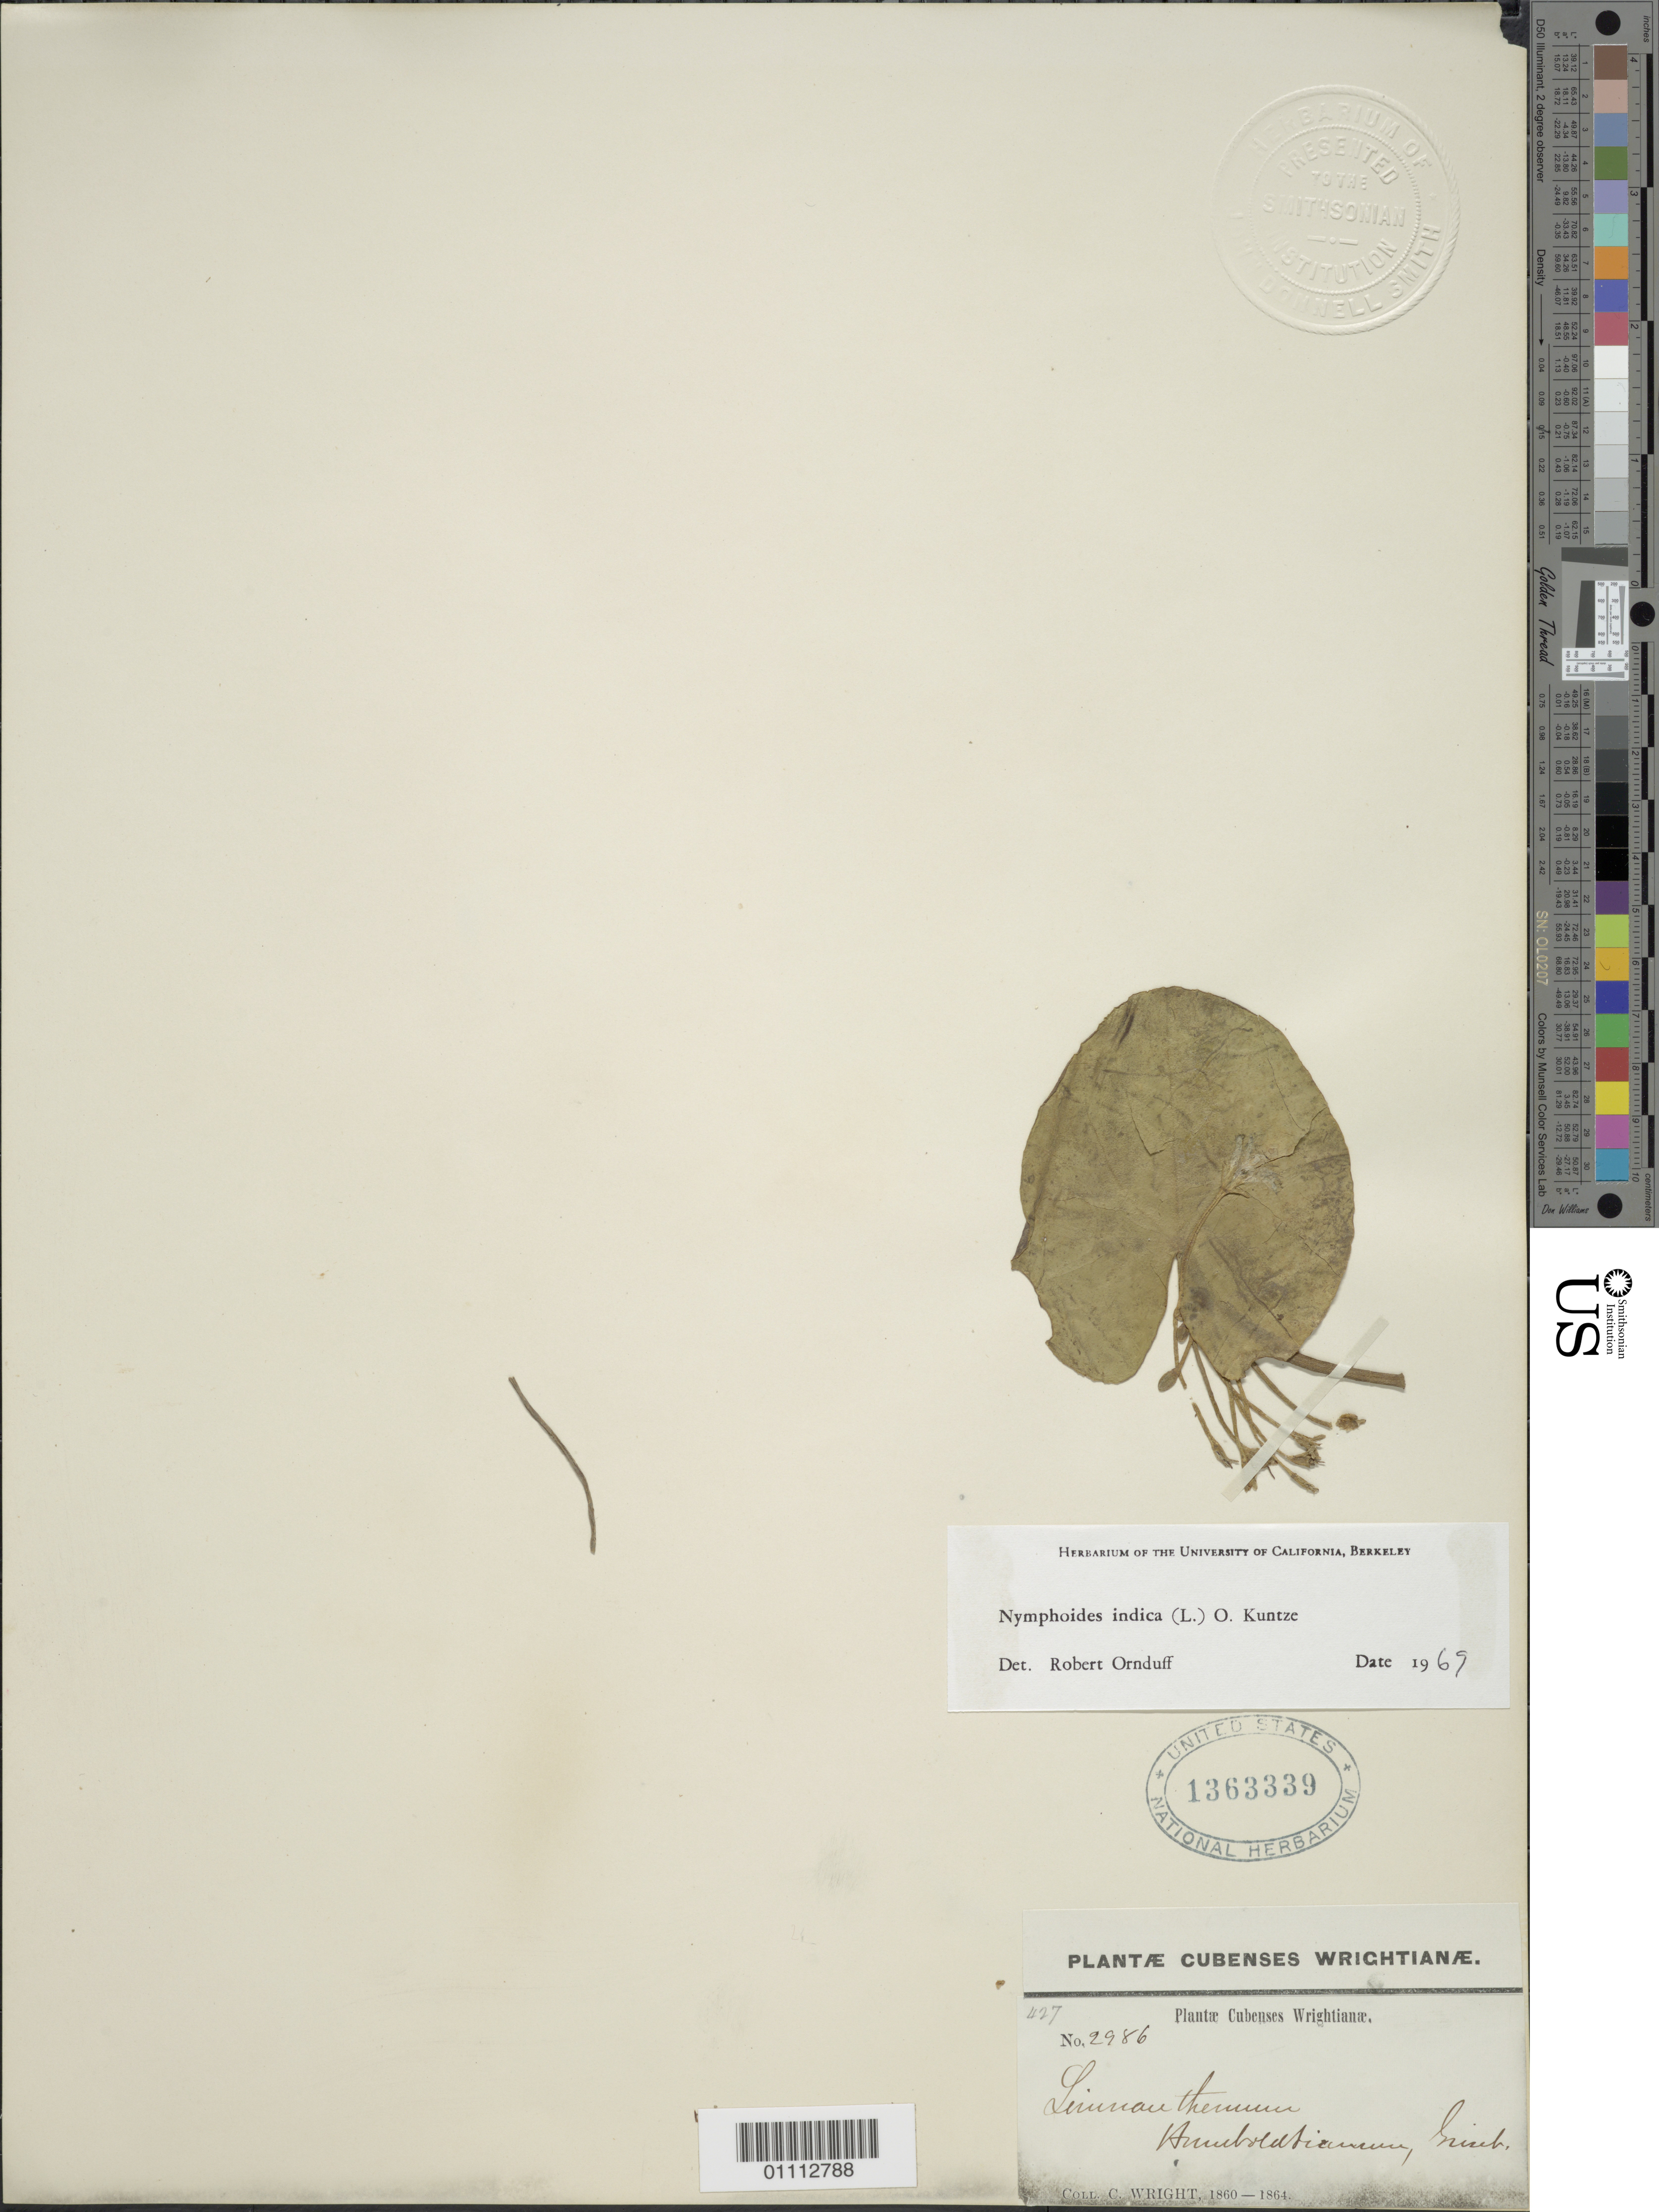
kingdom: Plantae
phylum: Tracheophyta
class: Magnoliopsida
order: Asterales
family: Menyanthaceae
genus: Nymphoides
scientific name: Nymphoides indica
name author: (L.) Kuntze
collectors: C. Wright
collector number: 2986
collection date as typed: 1860 to 1864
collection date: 1860/1864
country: Cuba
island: Cuba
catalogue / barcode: US 1363339